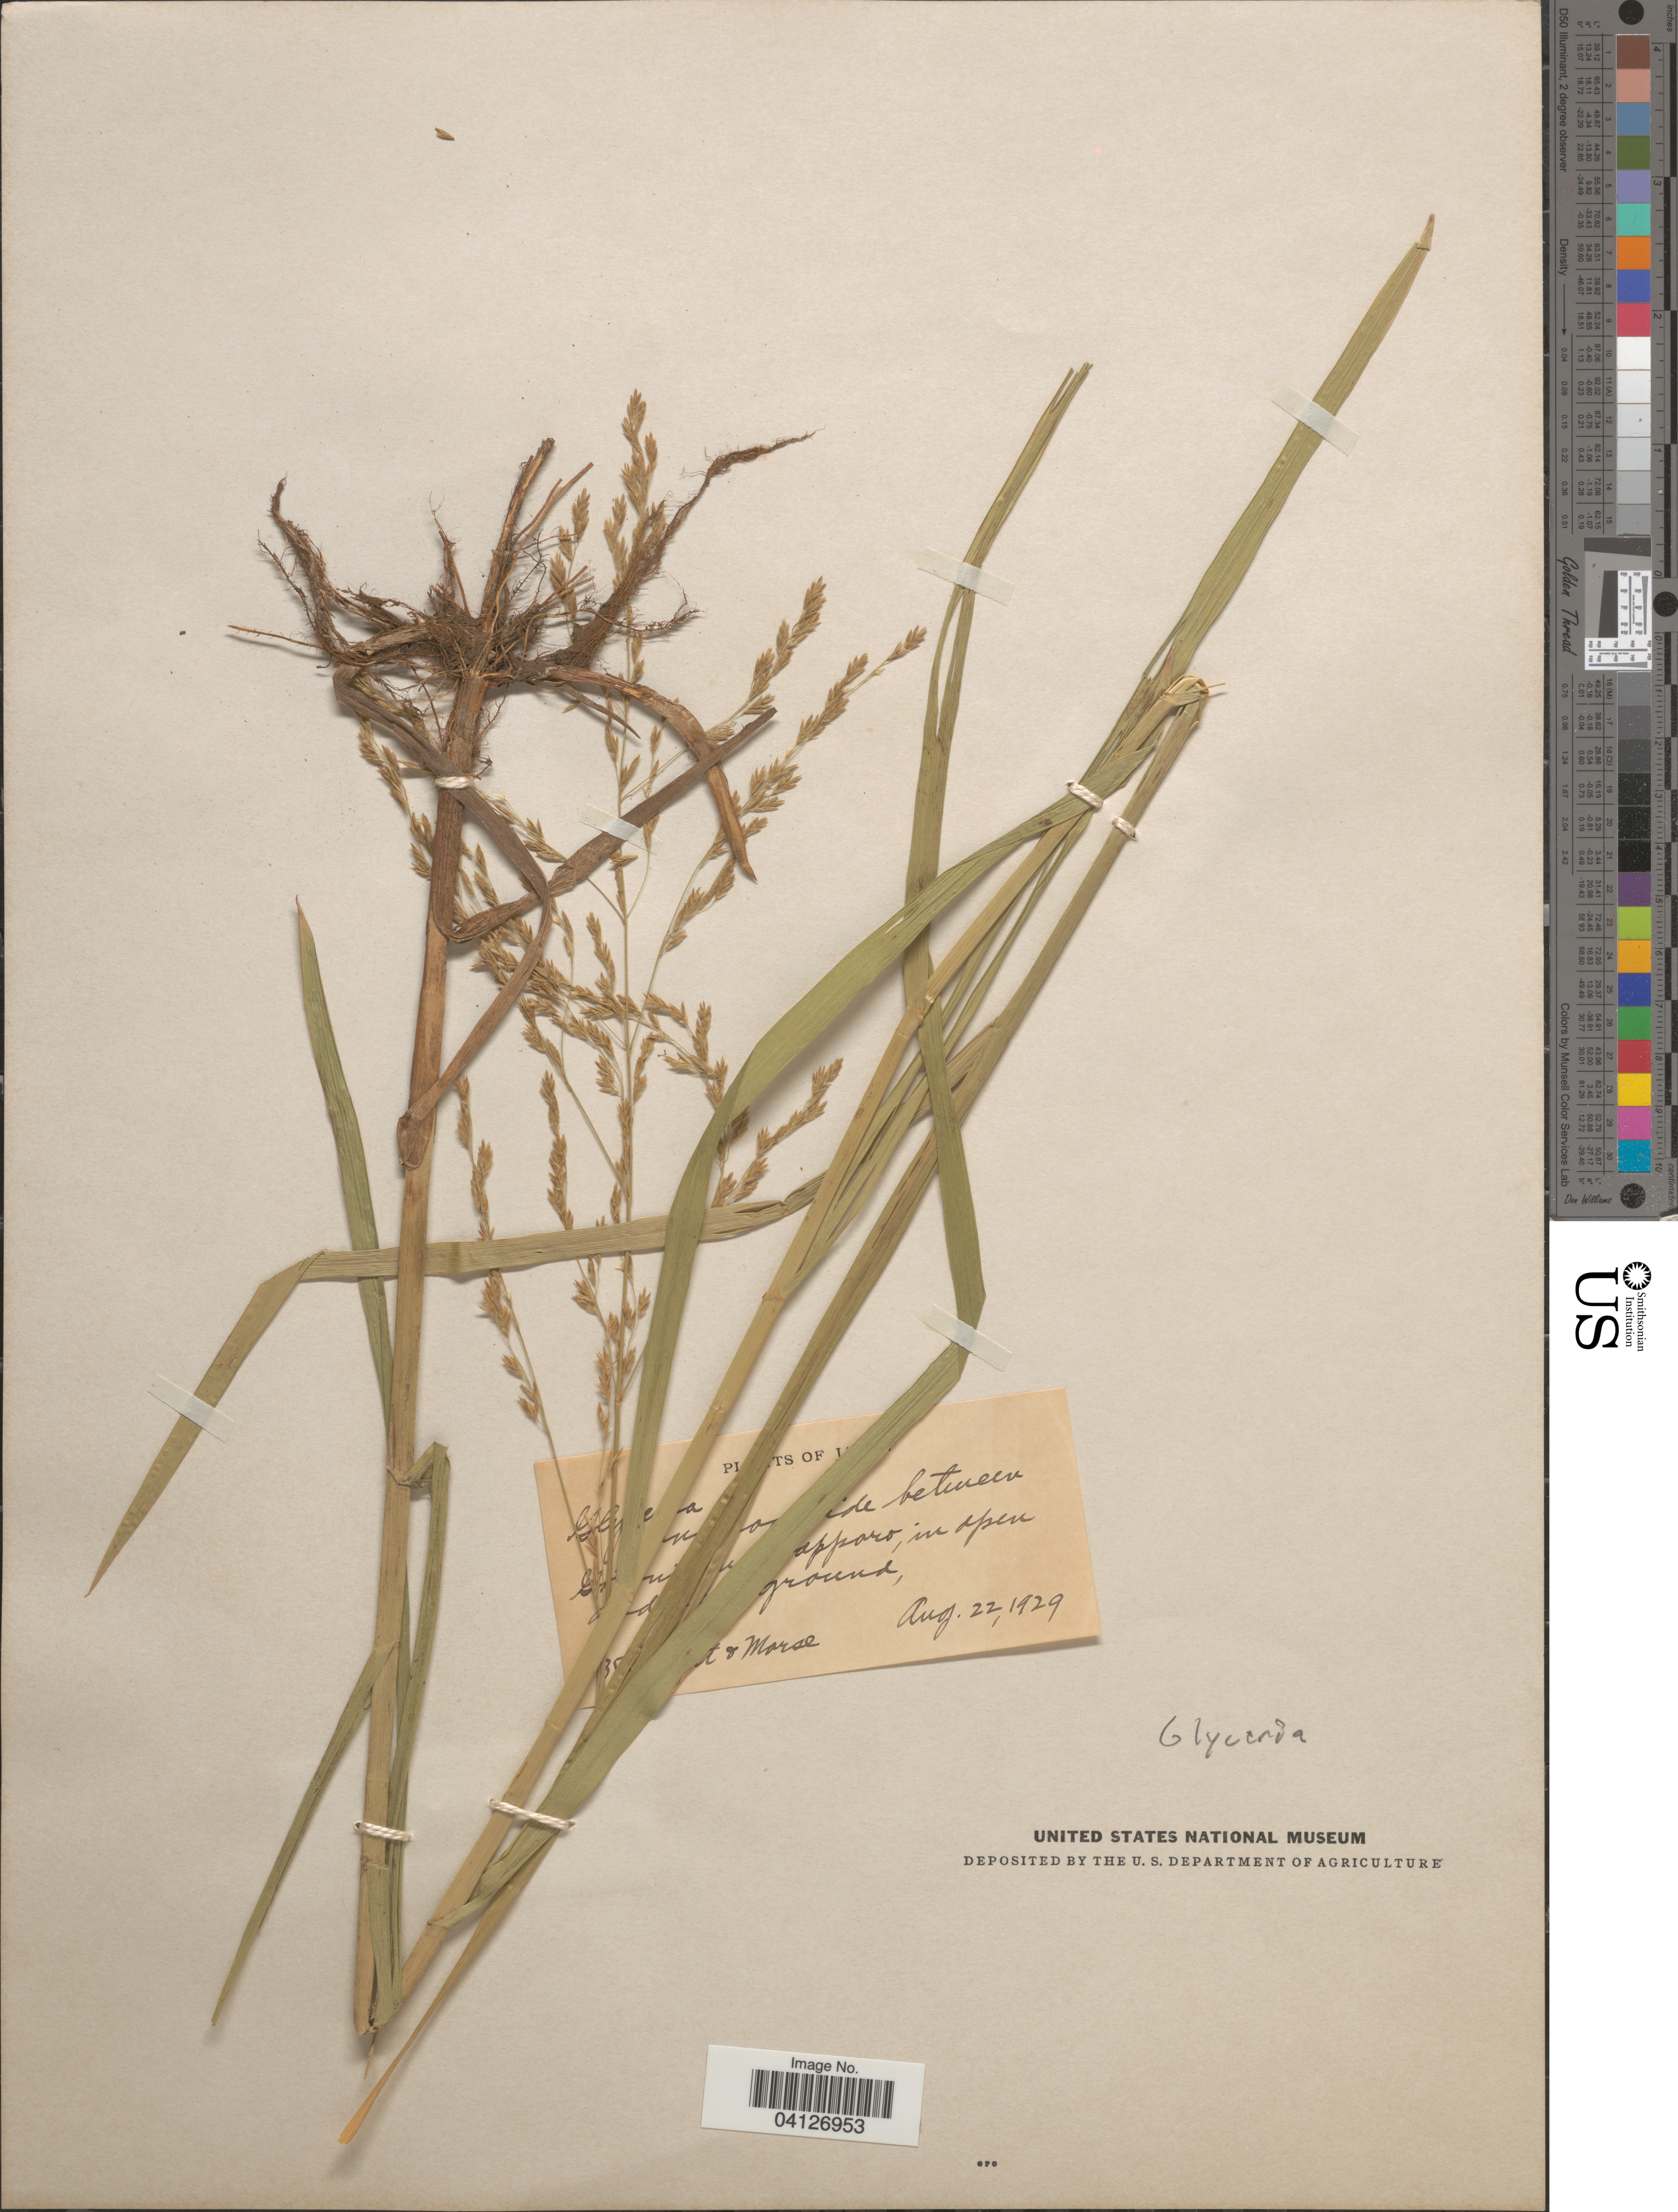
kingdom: Plantae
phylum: Tracheophyta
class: Liliopsida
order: Poales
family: Poaceae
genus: Glyceria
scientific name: Glyceria sp.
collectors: P. H. Dorsett & -. Morse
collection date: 1929-08-22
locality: J[illegible text]. [illegible text]apporo, in open [illegible text]ground.